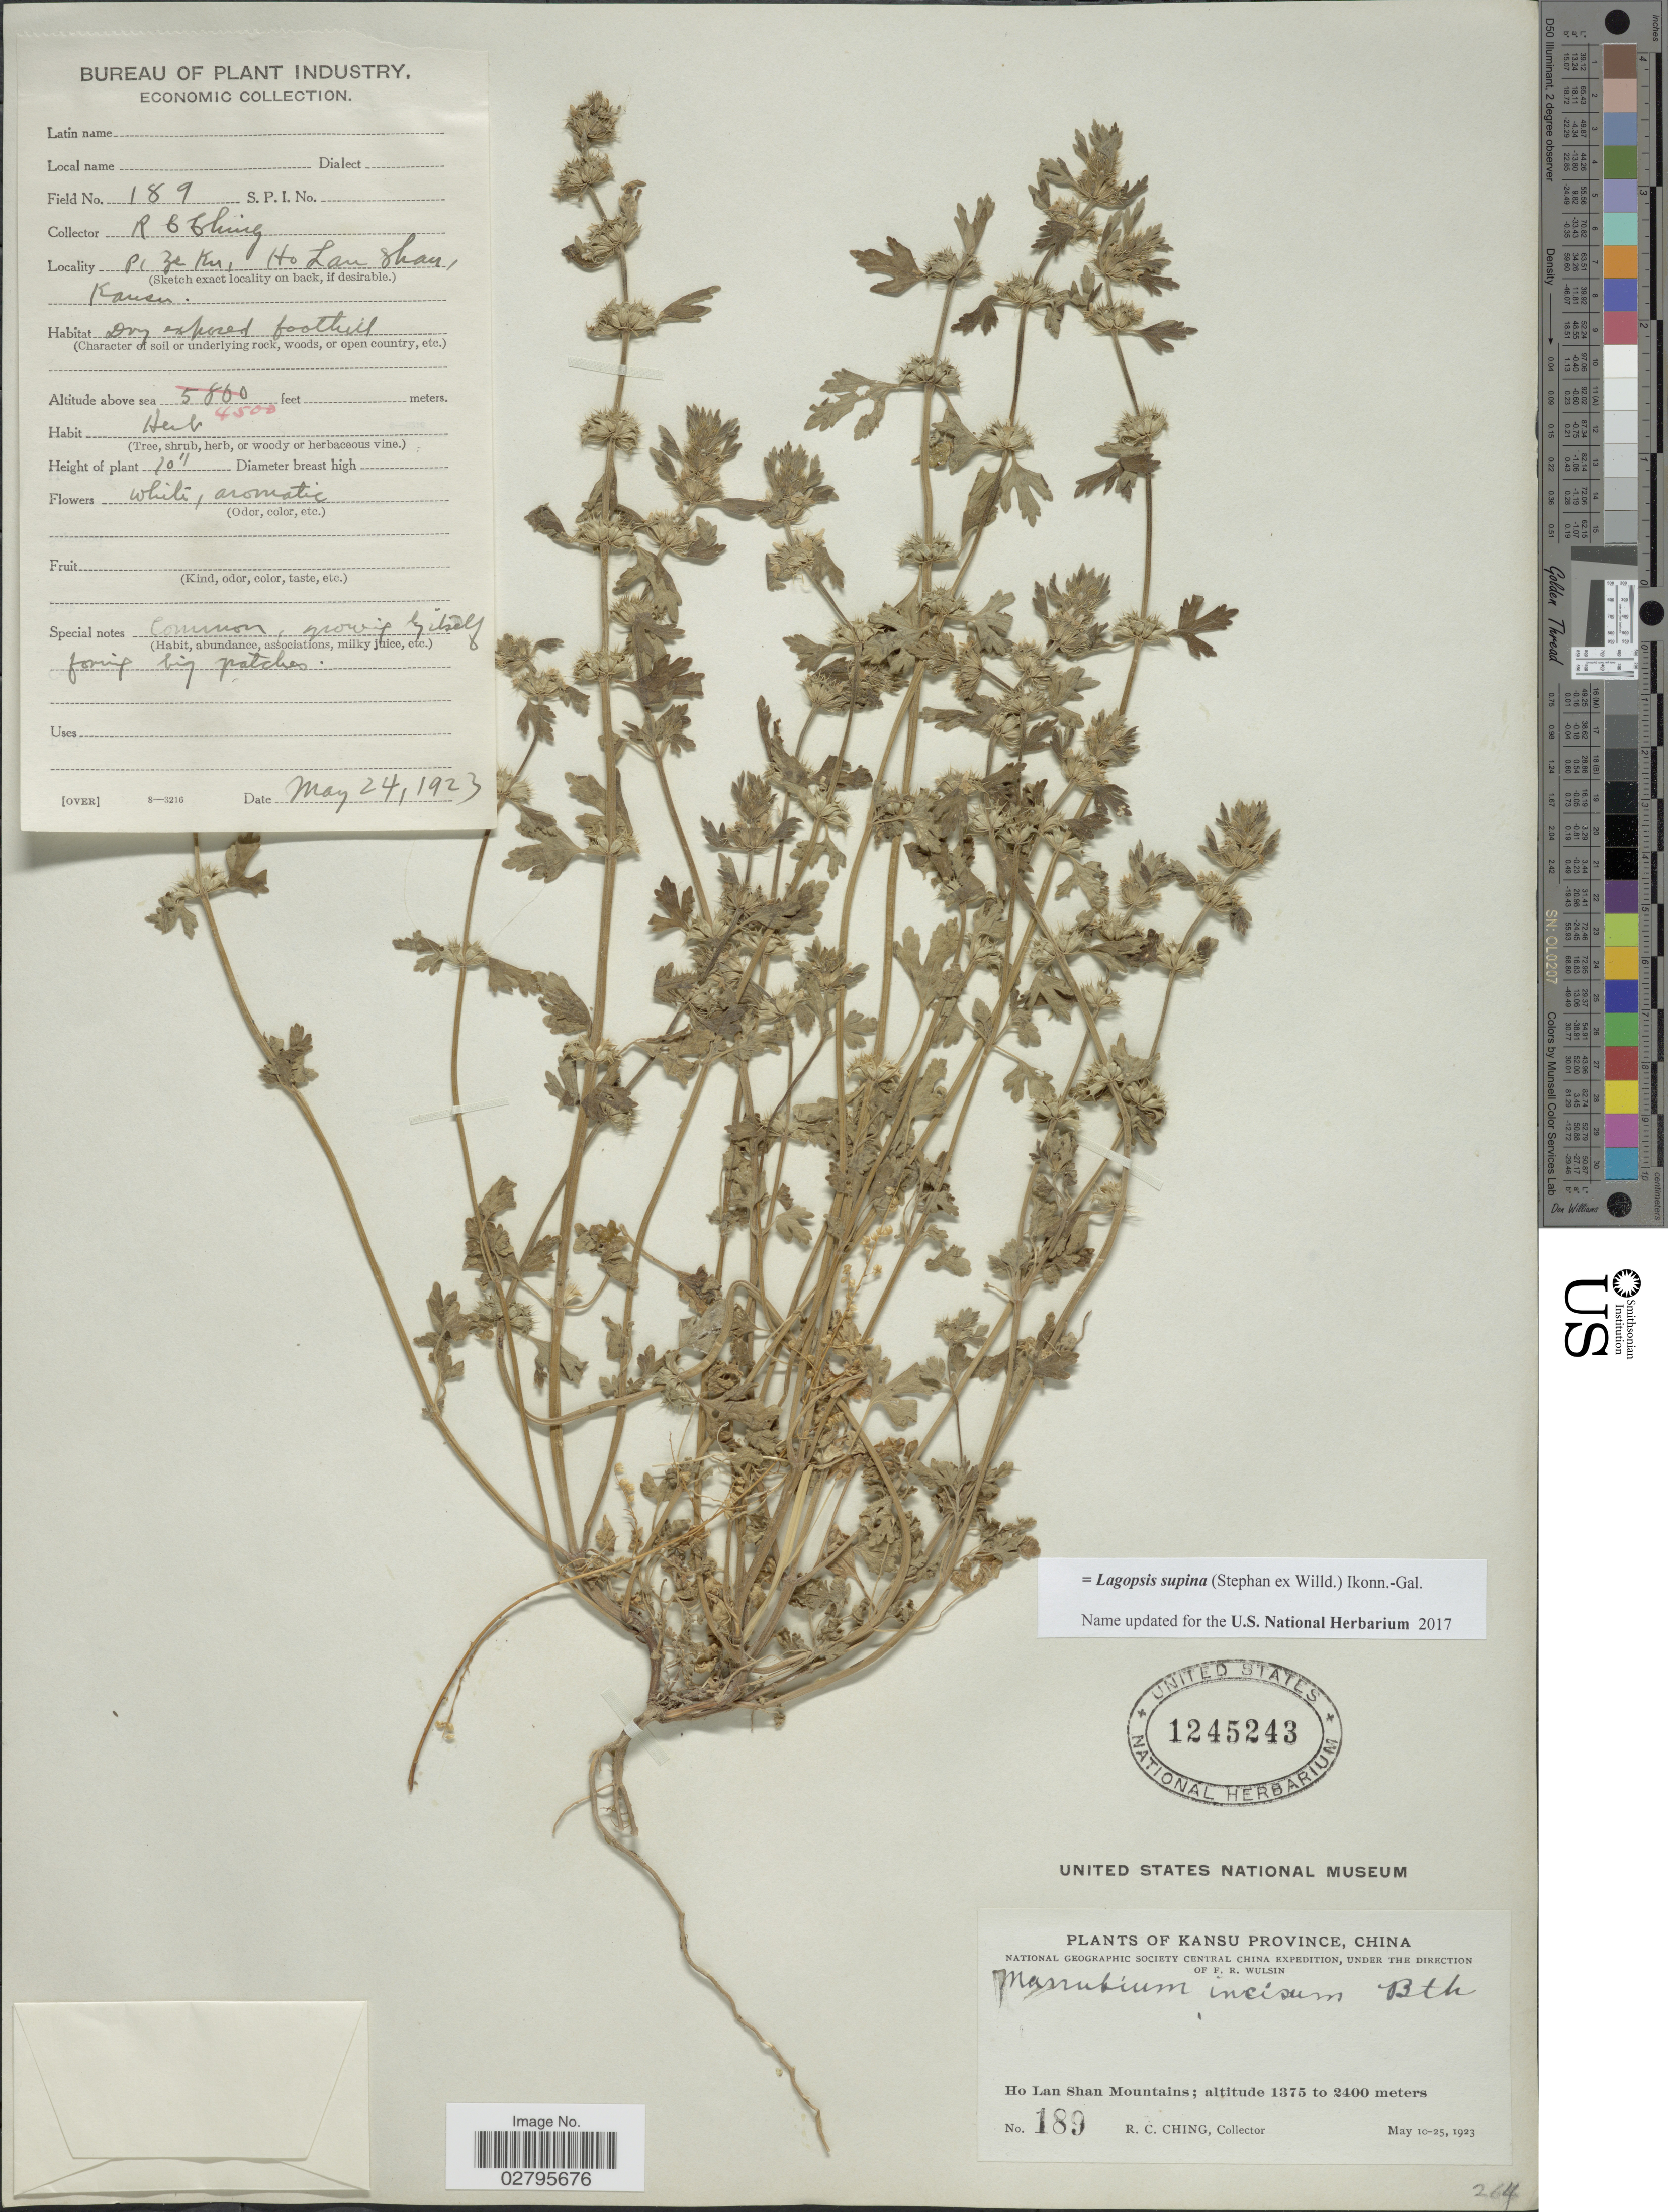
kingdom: Plantae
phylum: Tracheophyta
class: Magnoliopsida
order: Lamiales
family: Lamiaceae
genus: Lagopsis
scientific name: Lagopsis supina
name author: (Steph. ex Willd.) Ikonn.-Gal.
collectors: R. C. Ching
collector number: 189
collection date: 1923-05-24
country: China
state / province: Gansu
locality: Kansu Province, Ho Lan Shan Mountains, Pi Ze Ku.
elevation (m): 1372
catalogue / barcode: US 1245243